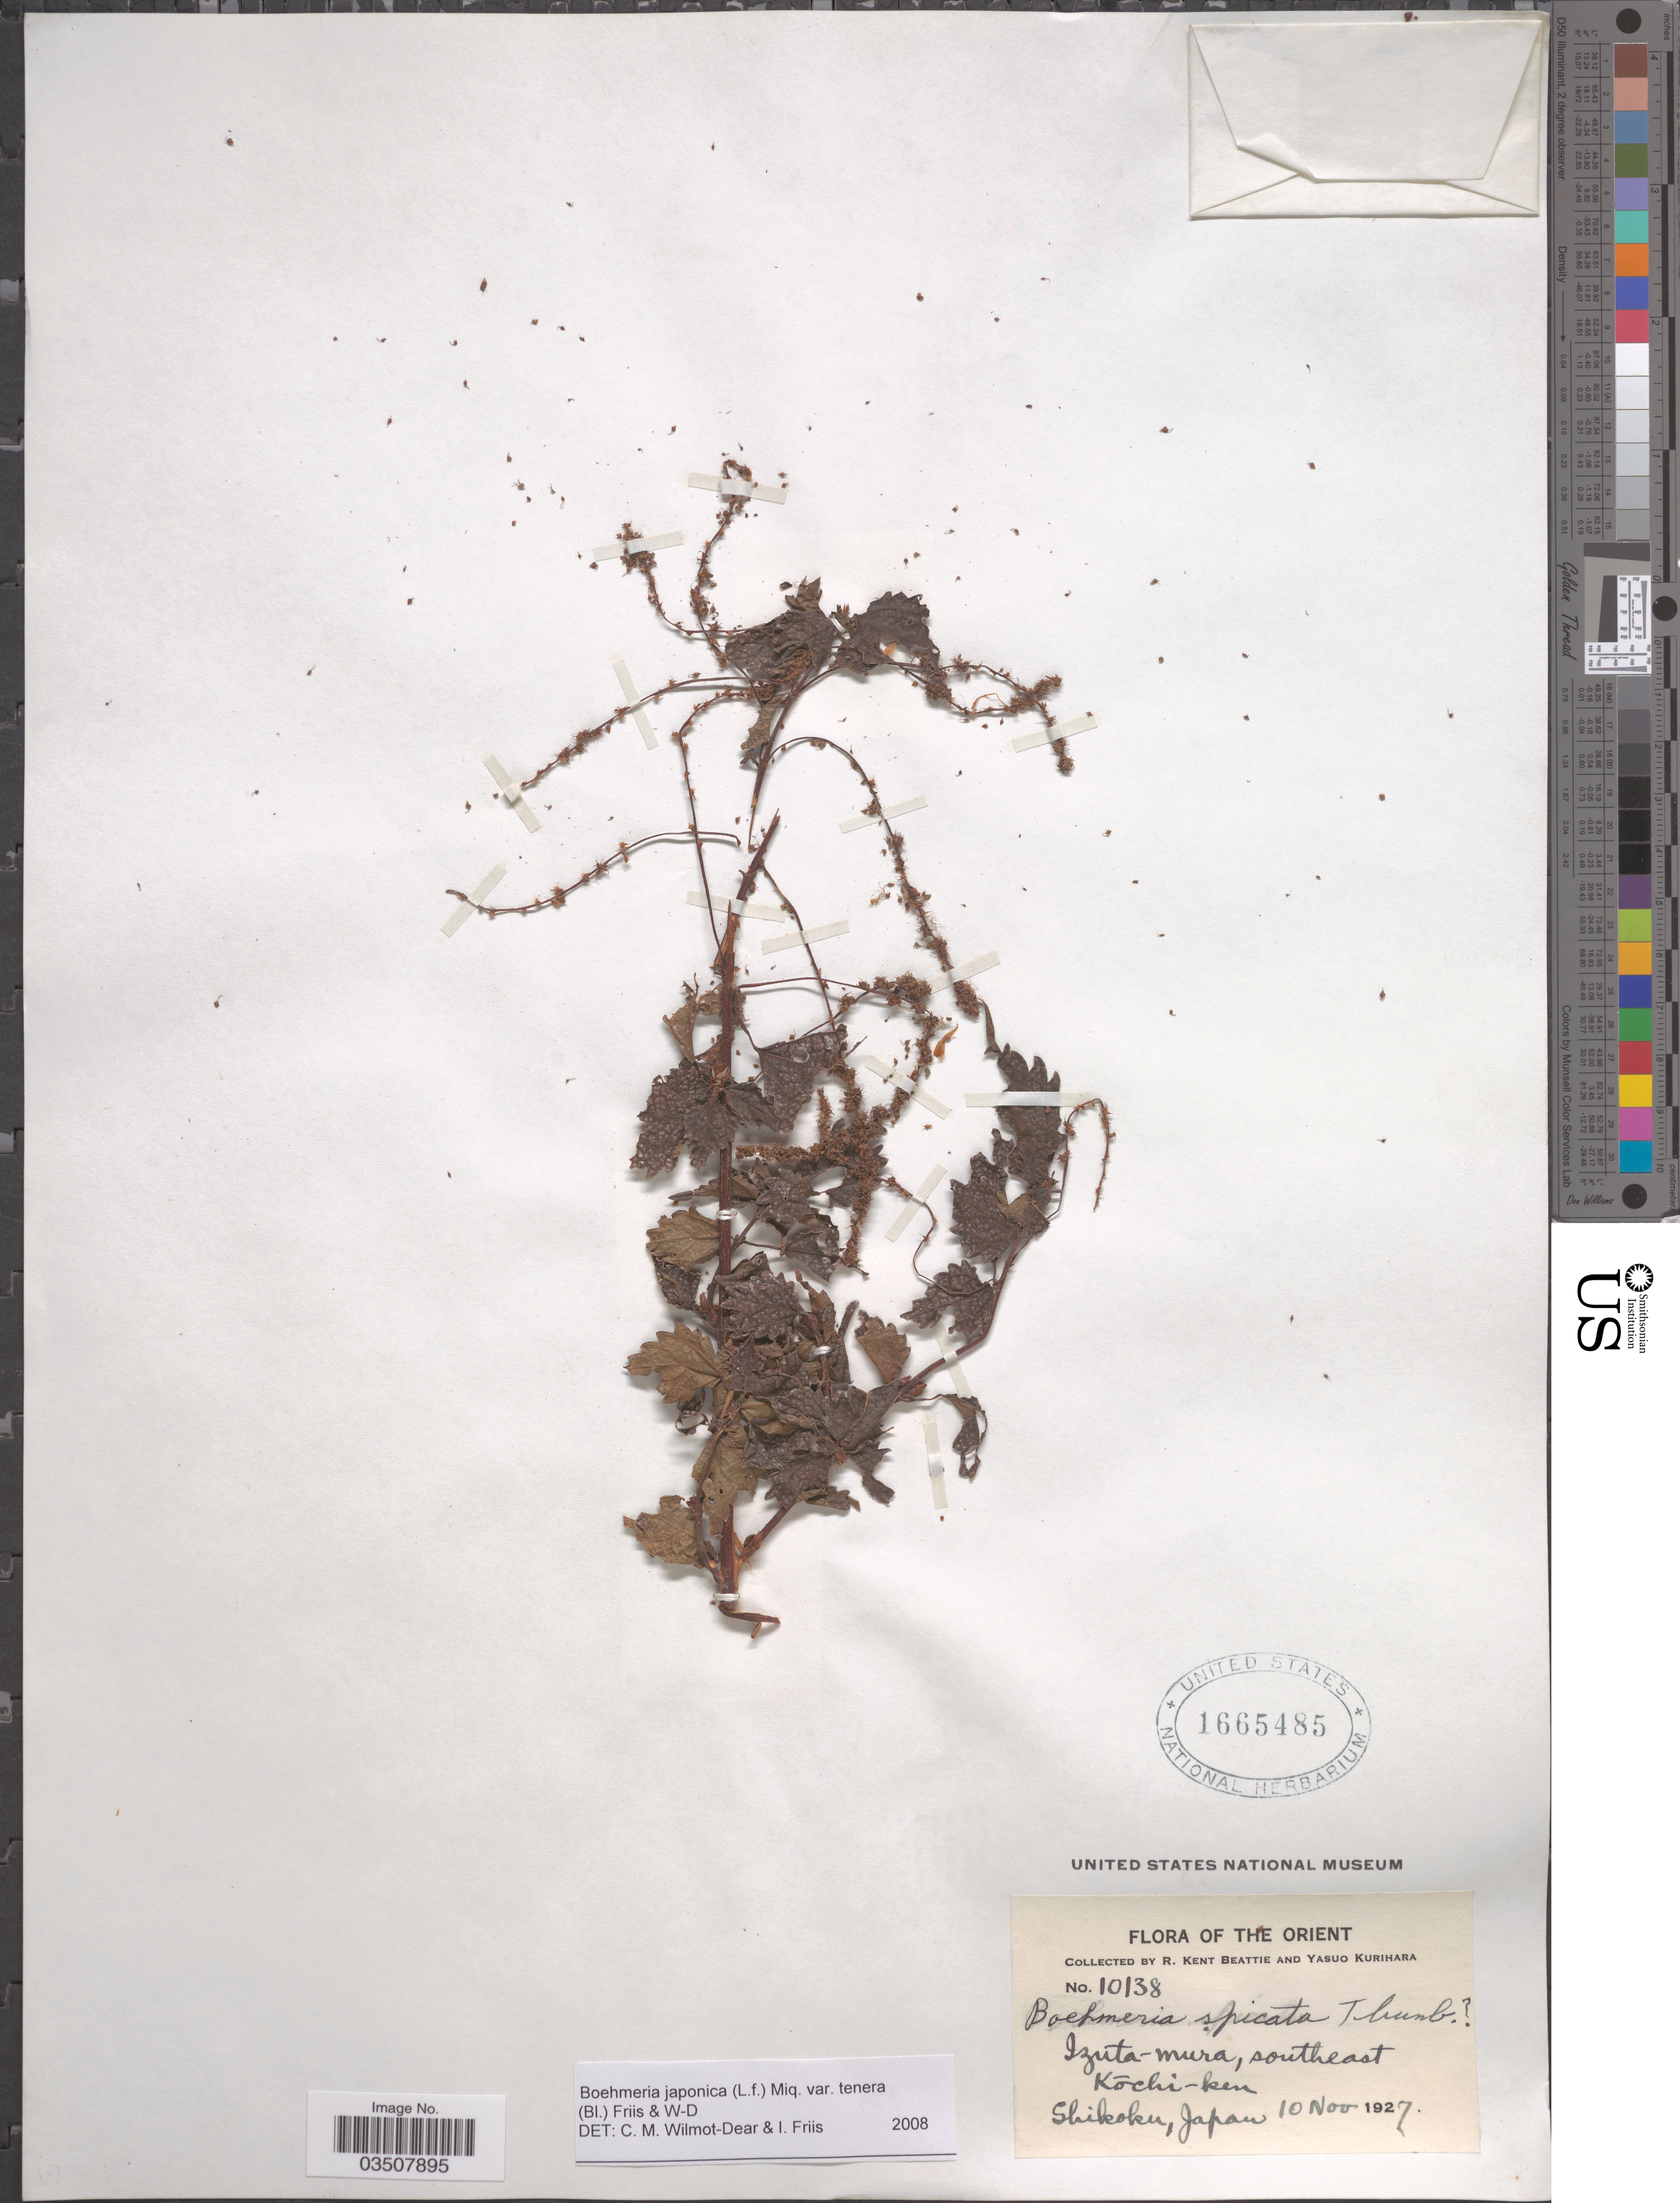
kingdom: Plantae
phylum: Tracheophyta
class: Magnoliopsida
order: Rosales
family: Urticaceae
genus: Boehmeria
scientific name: Boehmeria japonica var. tenera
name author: (Blume) Friis & Wilmot-Dear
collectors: R. K. Beattie & Y. Kurihara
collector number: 10138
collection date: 1927-11-10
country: Japan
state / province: Koti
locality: The Orient. Izuta-mura, southeast Kōchi-ken. Shikoku.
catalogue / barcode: US 1665485